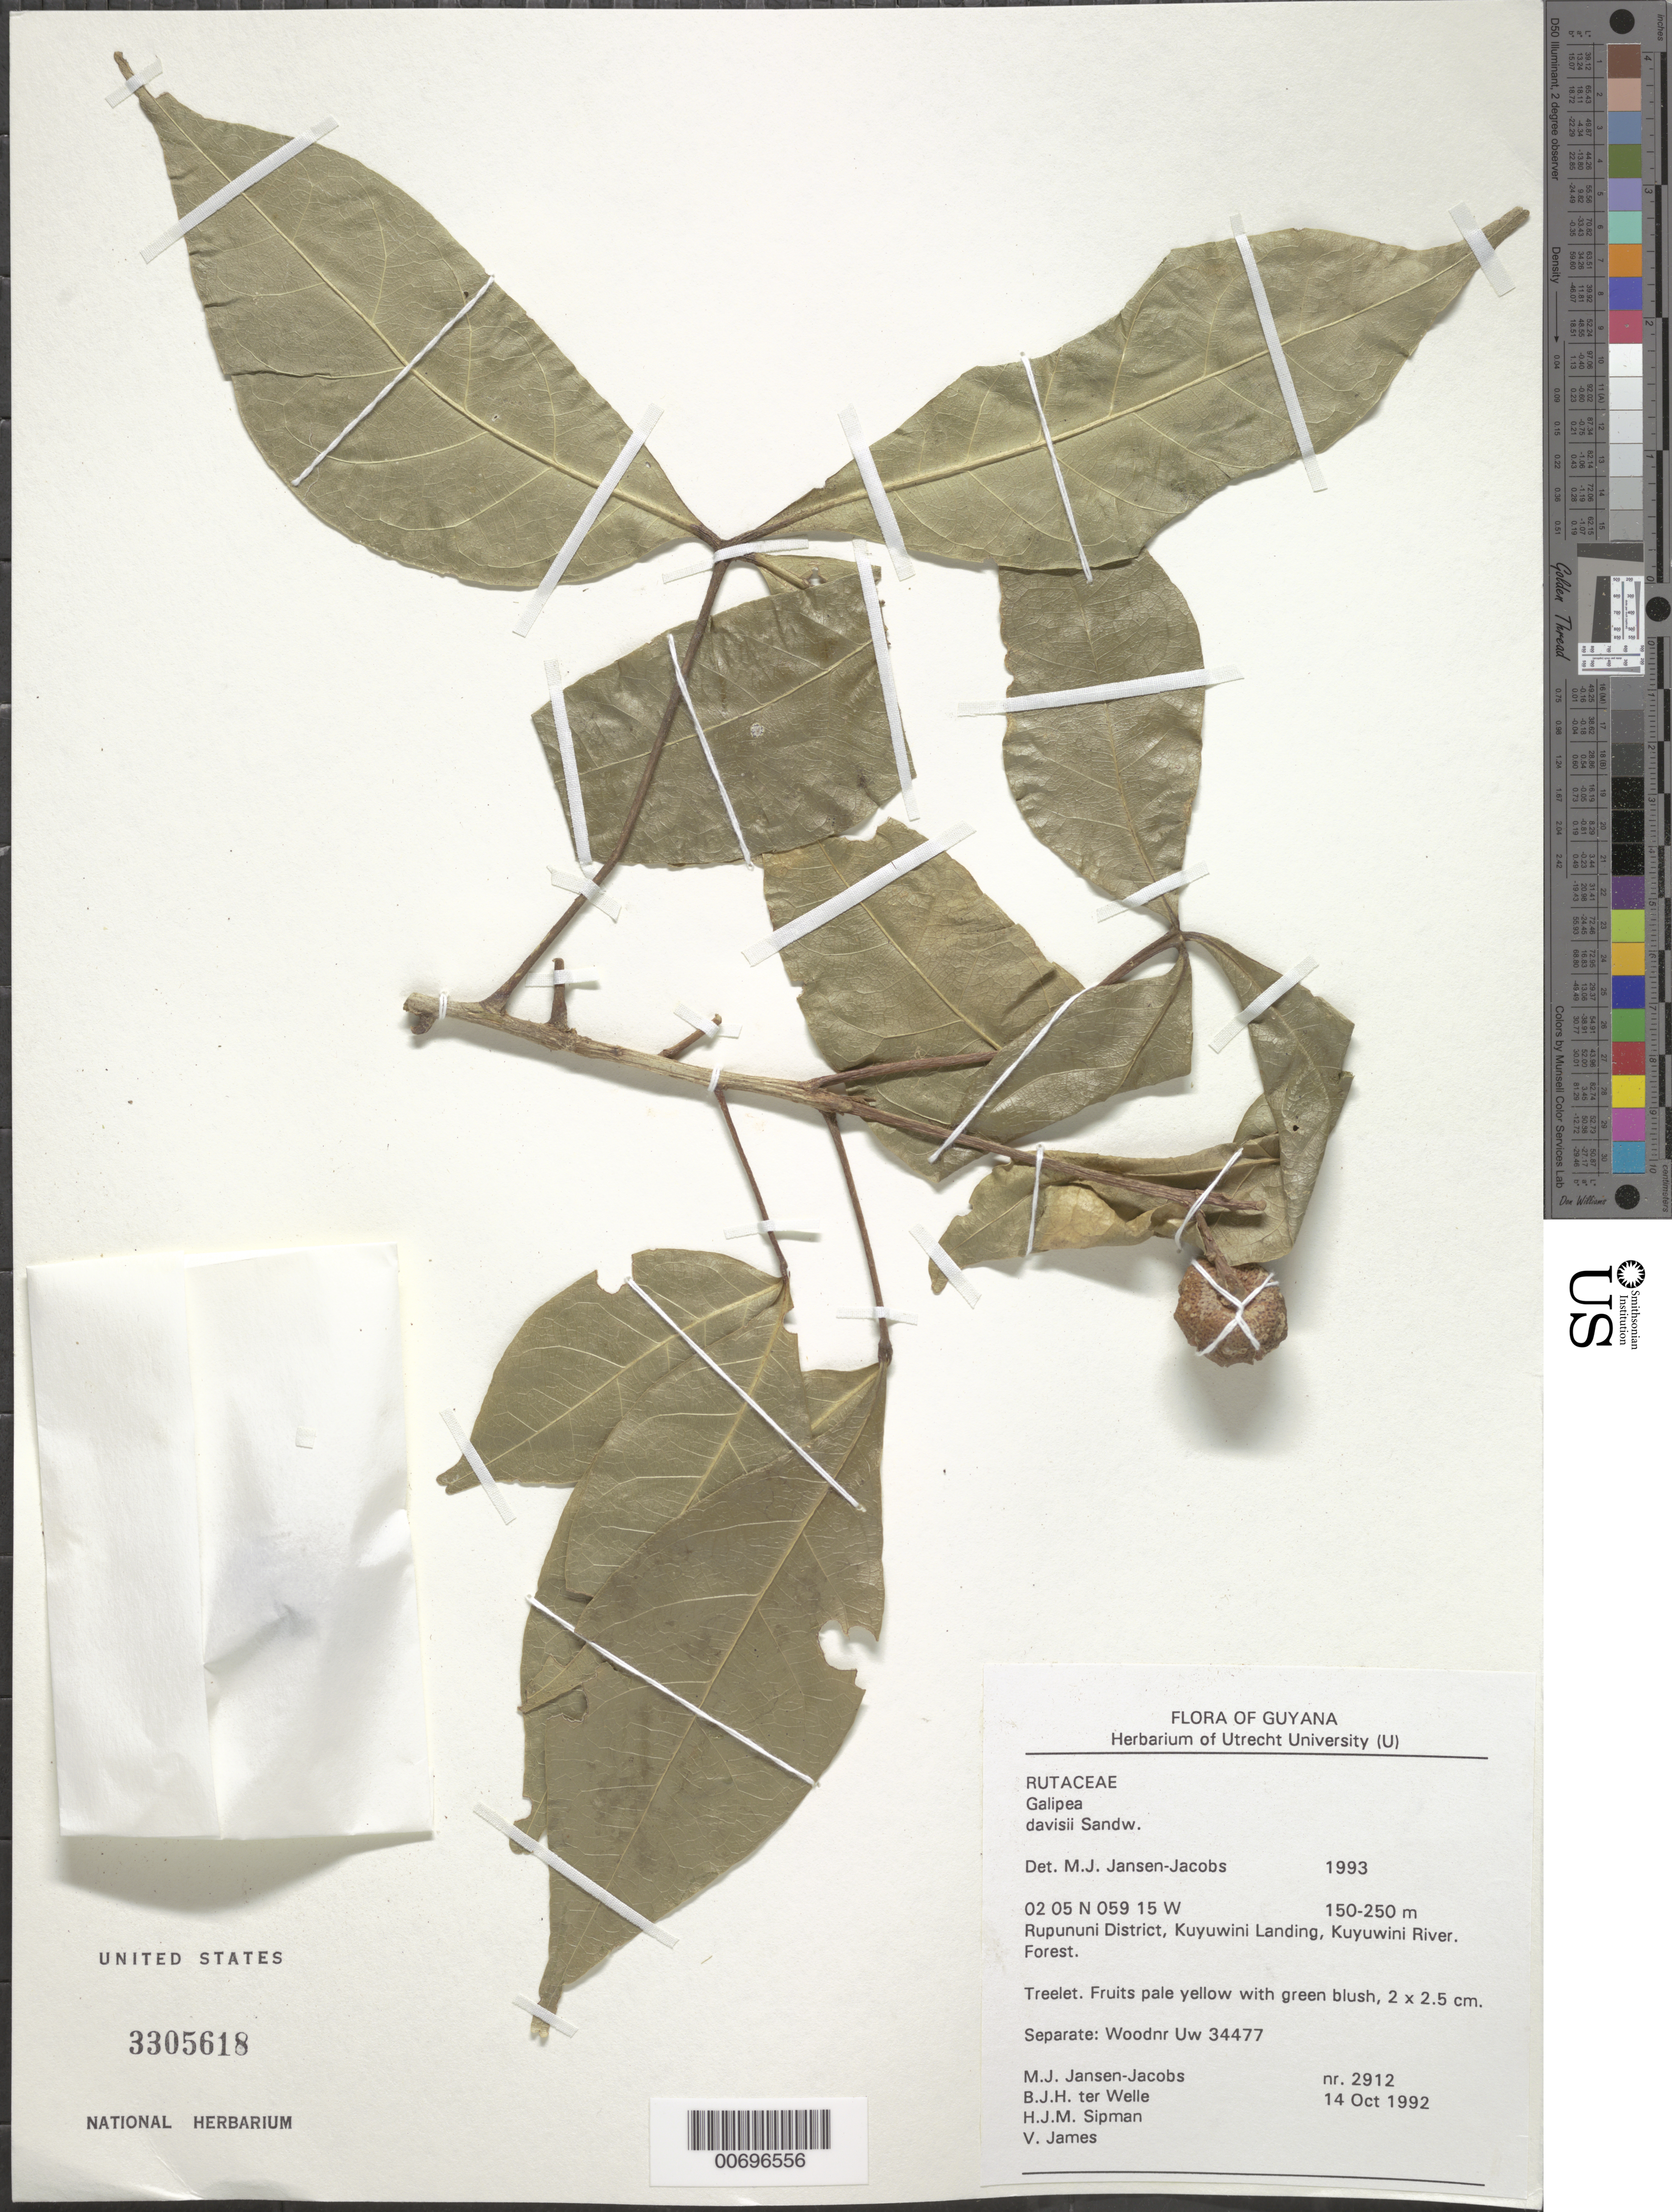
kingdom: Plantae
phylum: Tracheophyta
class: Magnoliopsida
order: Sapindales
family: Rutaceae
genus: Galipea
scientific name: Galipea davisii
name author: Sandwith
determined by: Jansen-Jacobs, M. J., (U), Nationaal Herbarium Nederland, Utrecht University branch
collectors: M. J. Jansen-Jacobs, B. Welle, H. J. M. Sipman & V. James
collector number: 2912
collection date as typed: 14-Oct-92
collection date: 1992-10-14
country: Guyana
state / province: U. Takutu-U. Essequibo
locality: Kuyuwini Landing, Kuyuwini River, Rupununi District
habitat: Forest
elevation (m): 150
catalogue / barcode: US 3305618